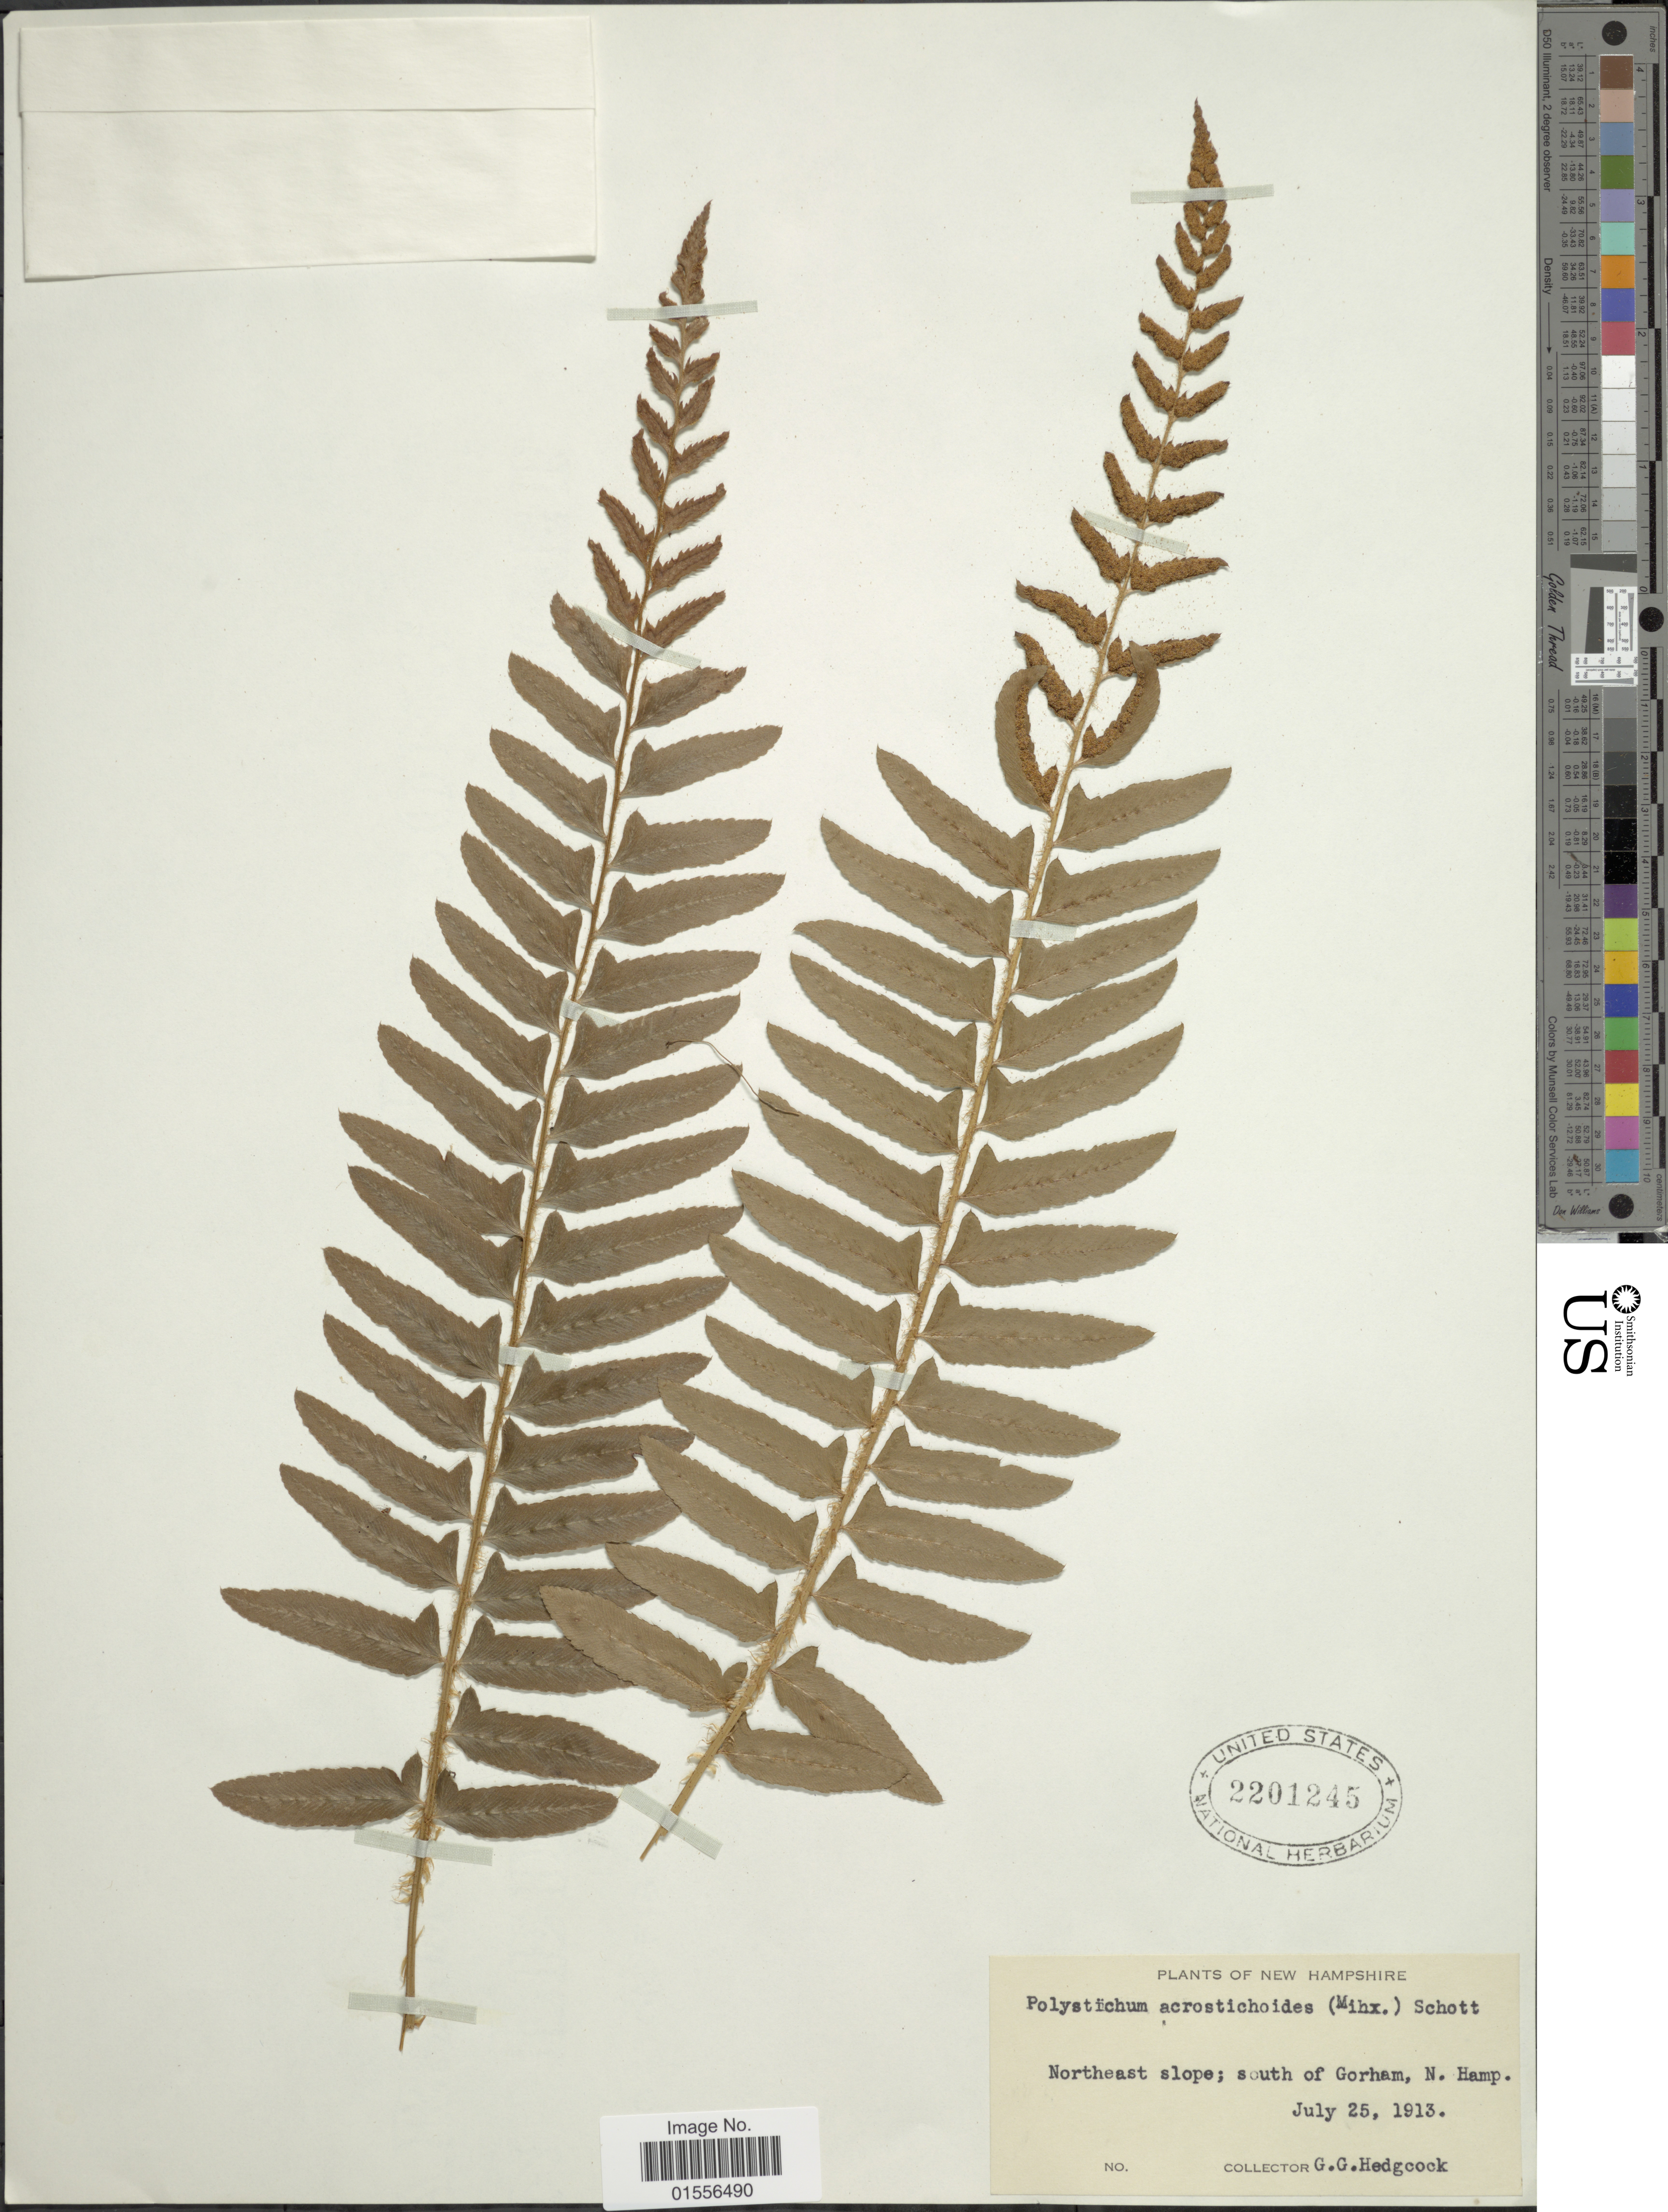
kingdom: Plantae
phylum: Tracheophyta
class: Polypodiopsida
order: Polypodiales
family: Dryopteridaceae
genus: Polystichum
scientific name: Polystichum acrostichoides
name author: (Michx.) Schott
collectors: G. Hedgcock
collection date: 1913-07-25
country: United States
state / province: New Hampshire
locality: Northeast slope; south of Gorham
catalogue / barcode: US 2201245